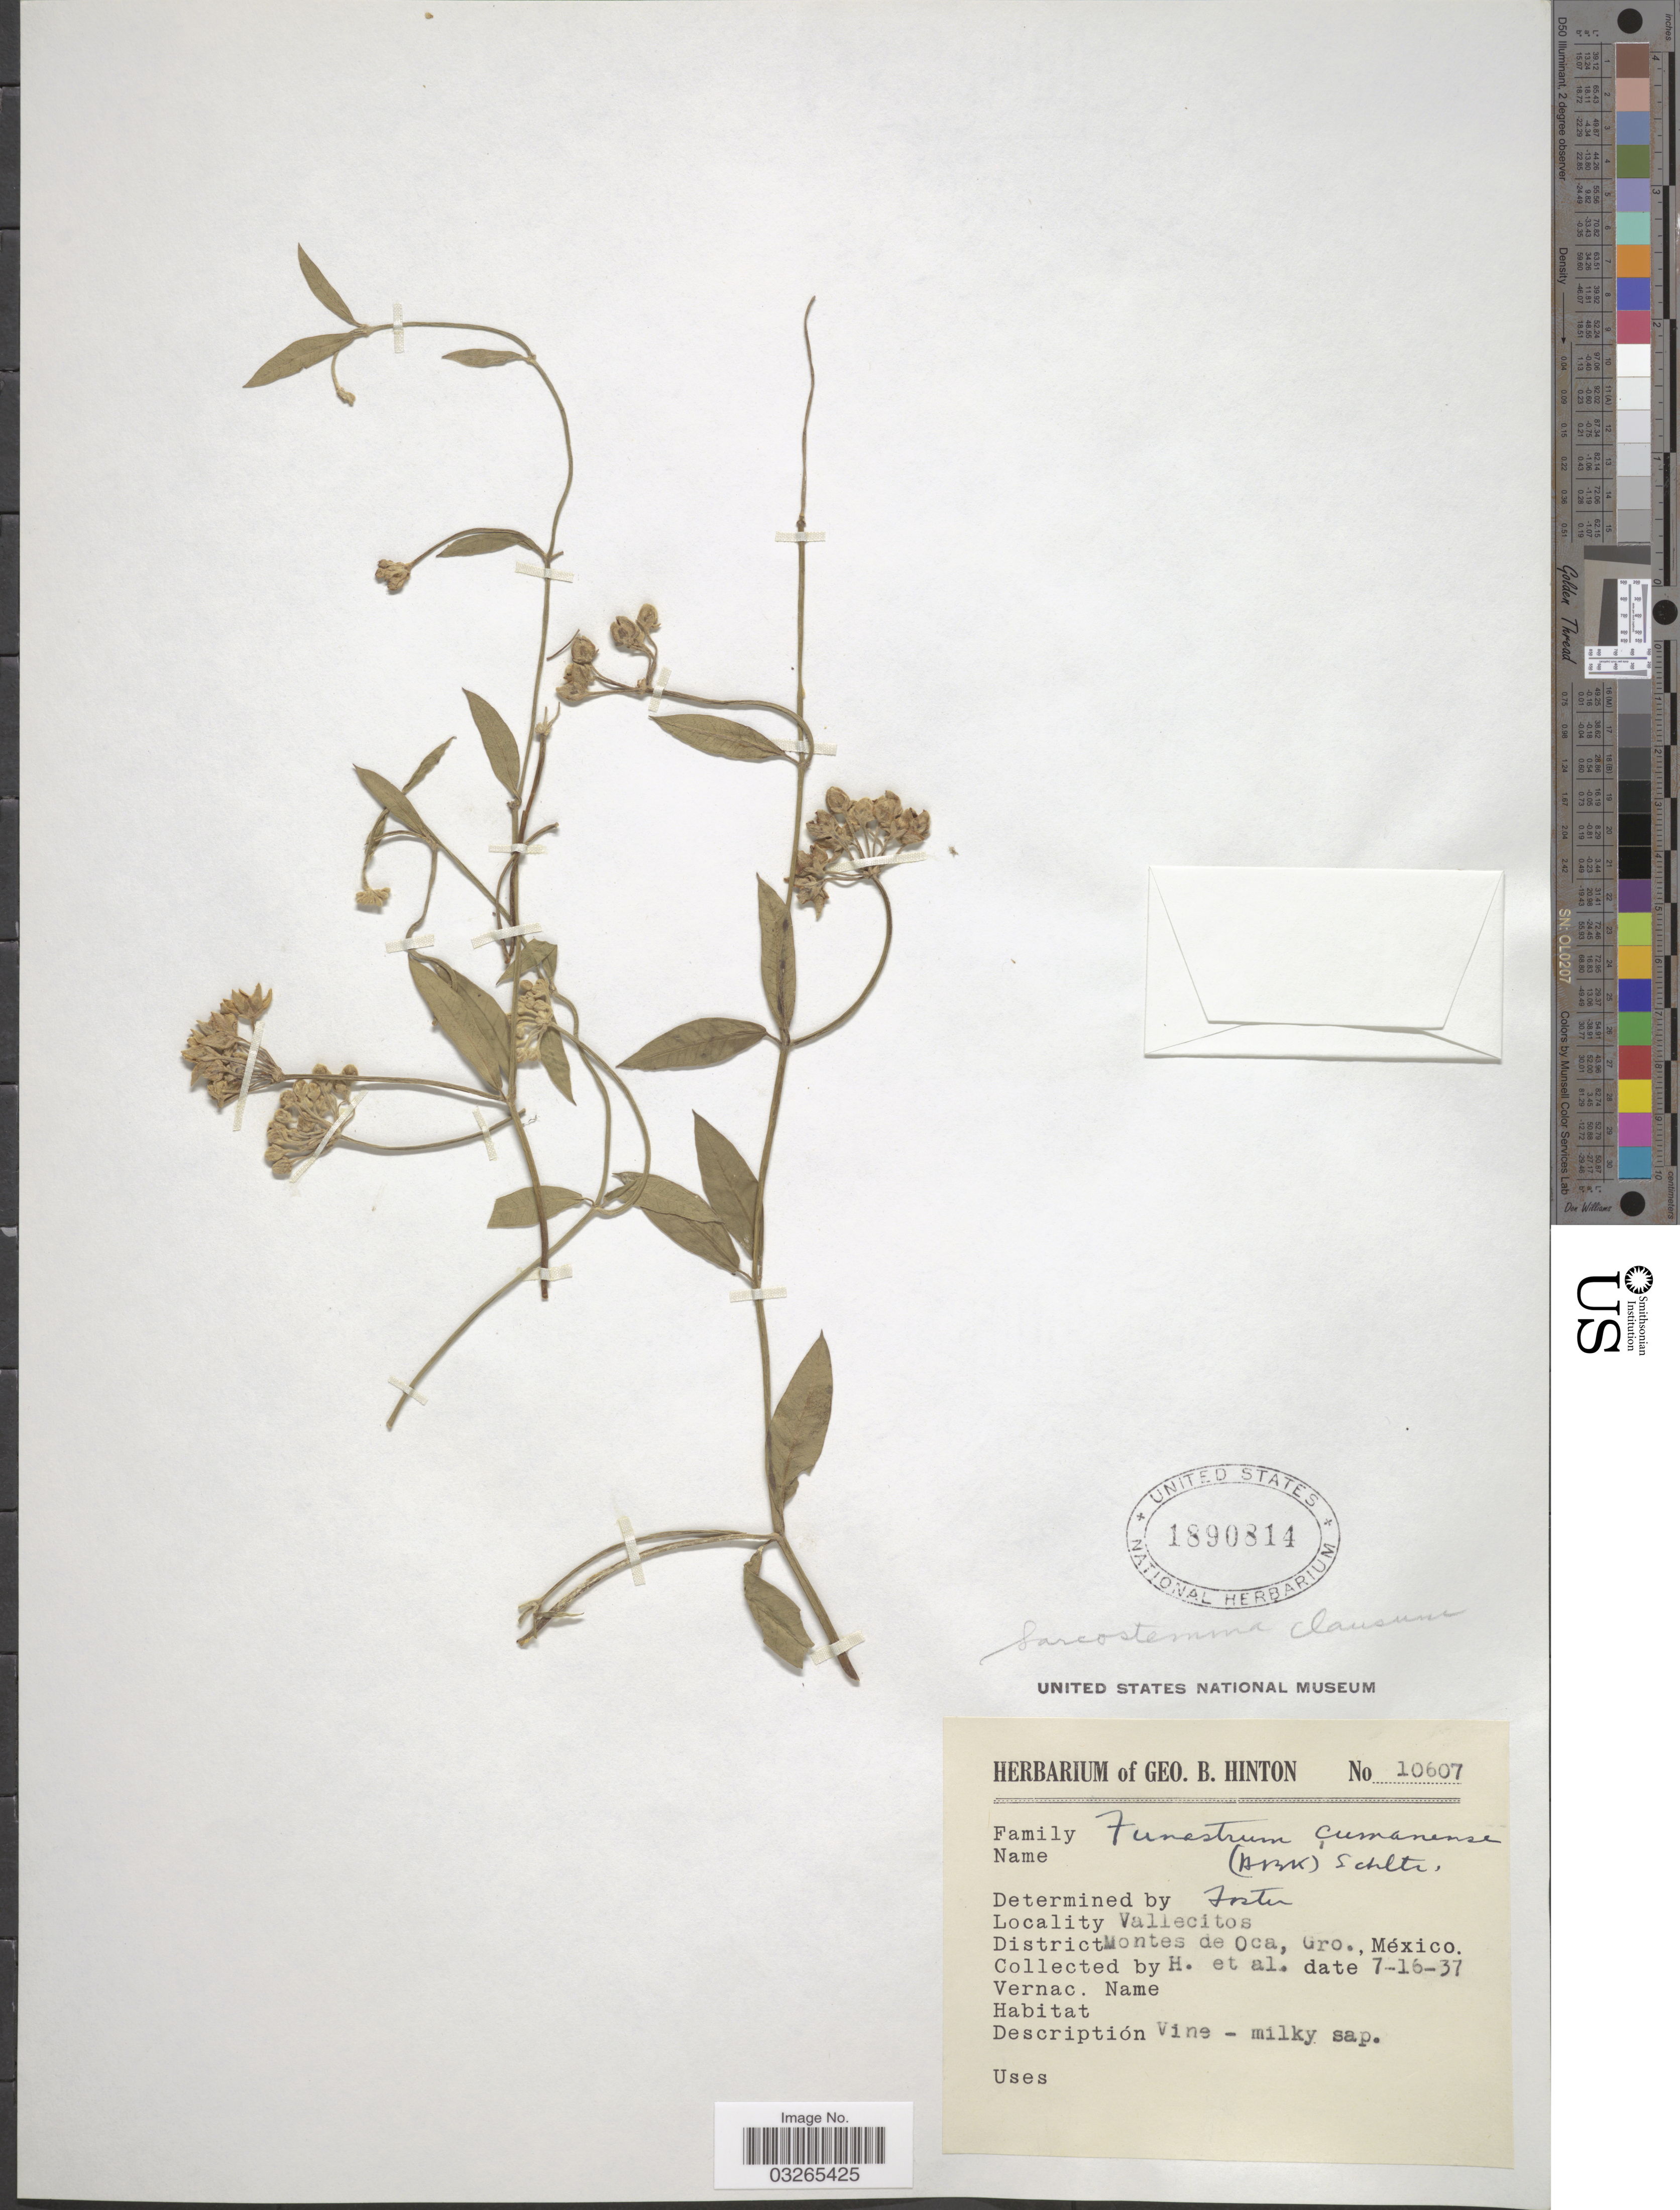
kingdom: Plantae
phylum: Tracheophyta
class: Magnoliopsida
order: Gentianales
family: Apocynaceae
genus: Sarcostemma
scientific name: Sarcostemma clausum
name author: (Jacq.) Schult.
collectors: G. B. Hinton & et al.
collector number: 10607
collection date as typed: Transcribed d/m/y: 16/7/37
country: Mexico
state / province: Guerrero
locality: Vallecitos, District Montes de Oca.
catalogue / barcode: US 1890814